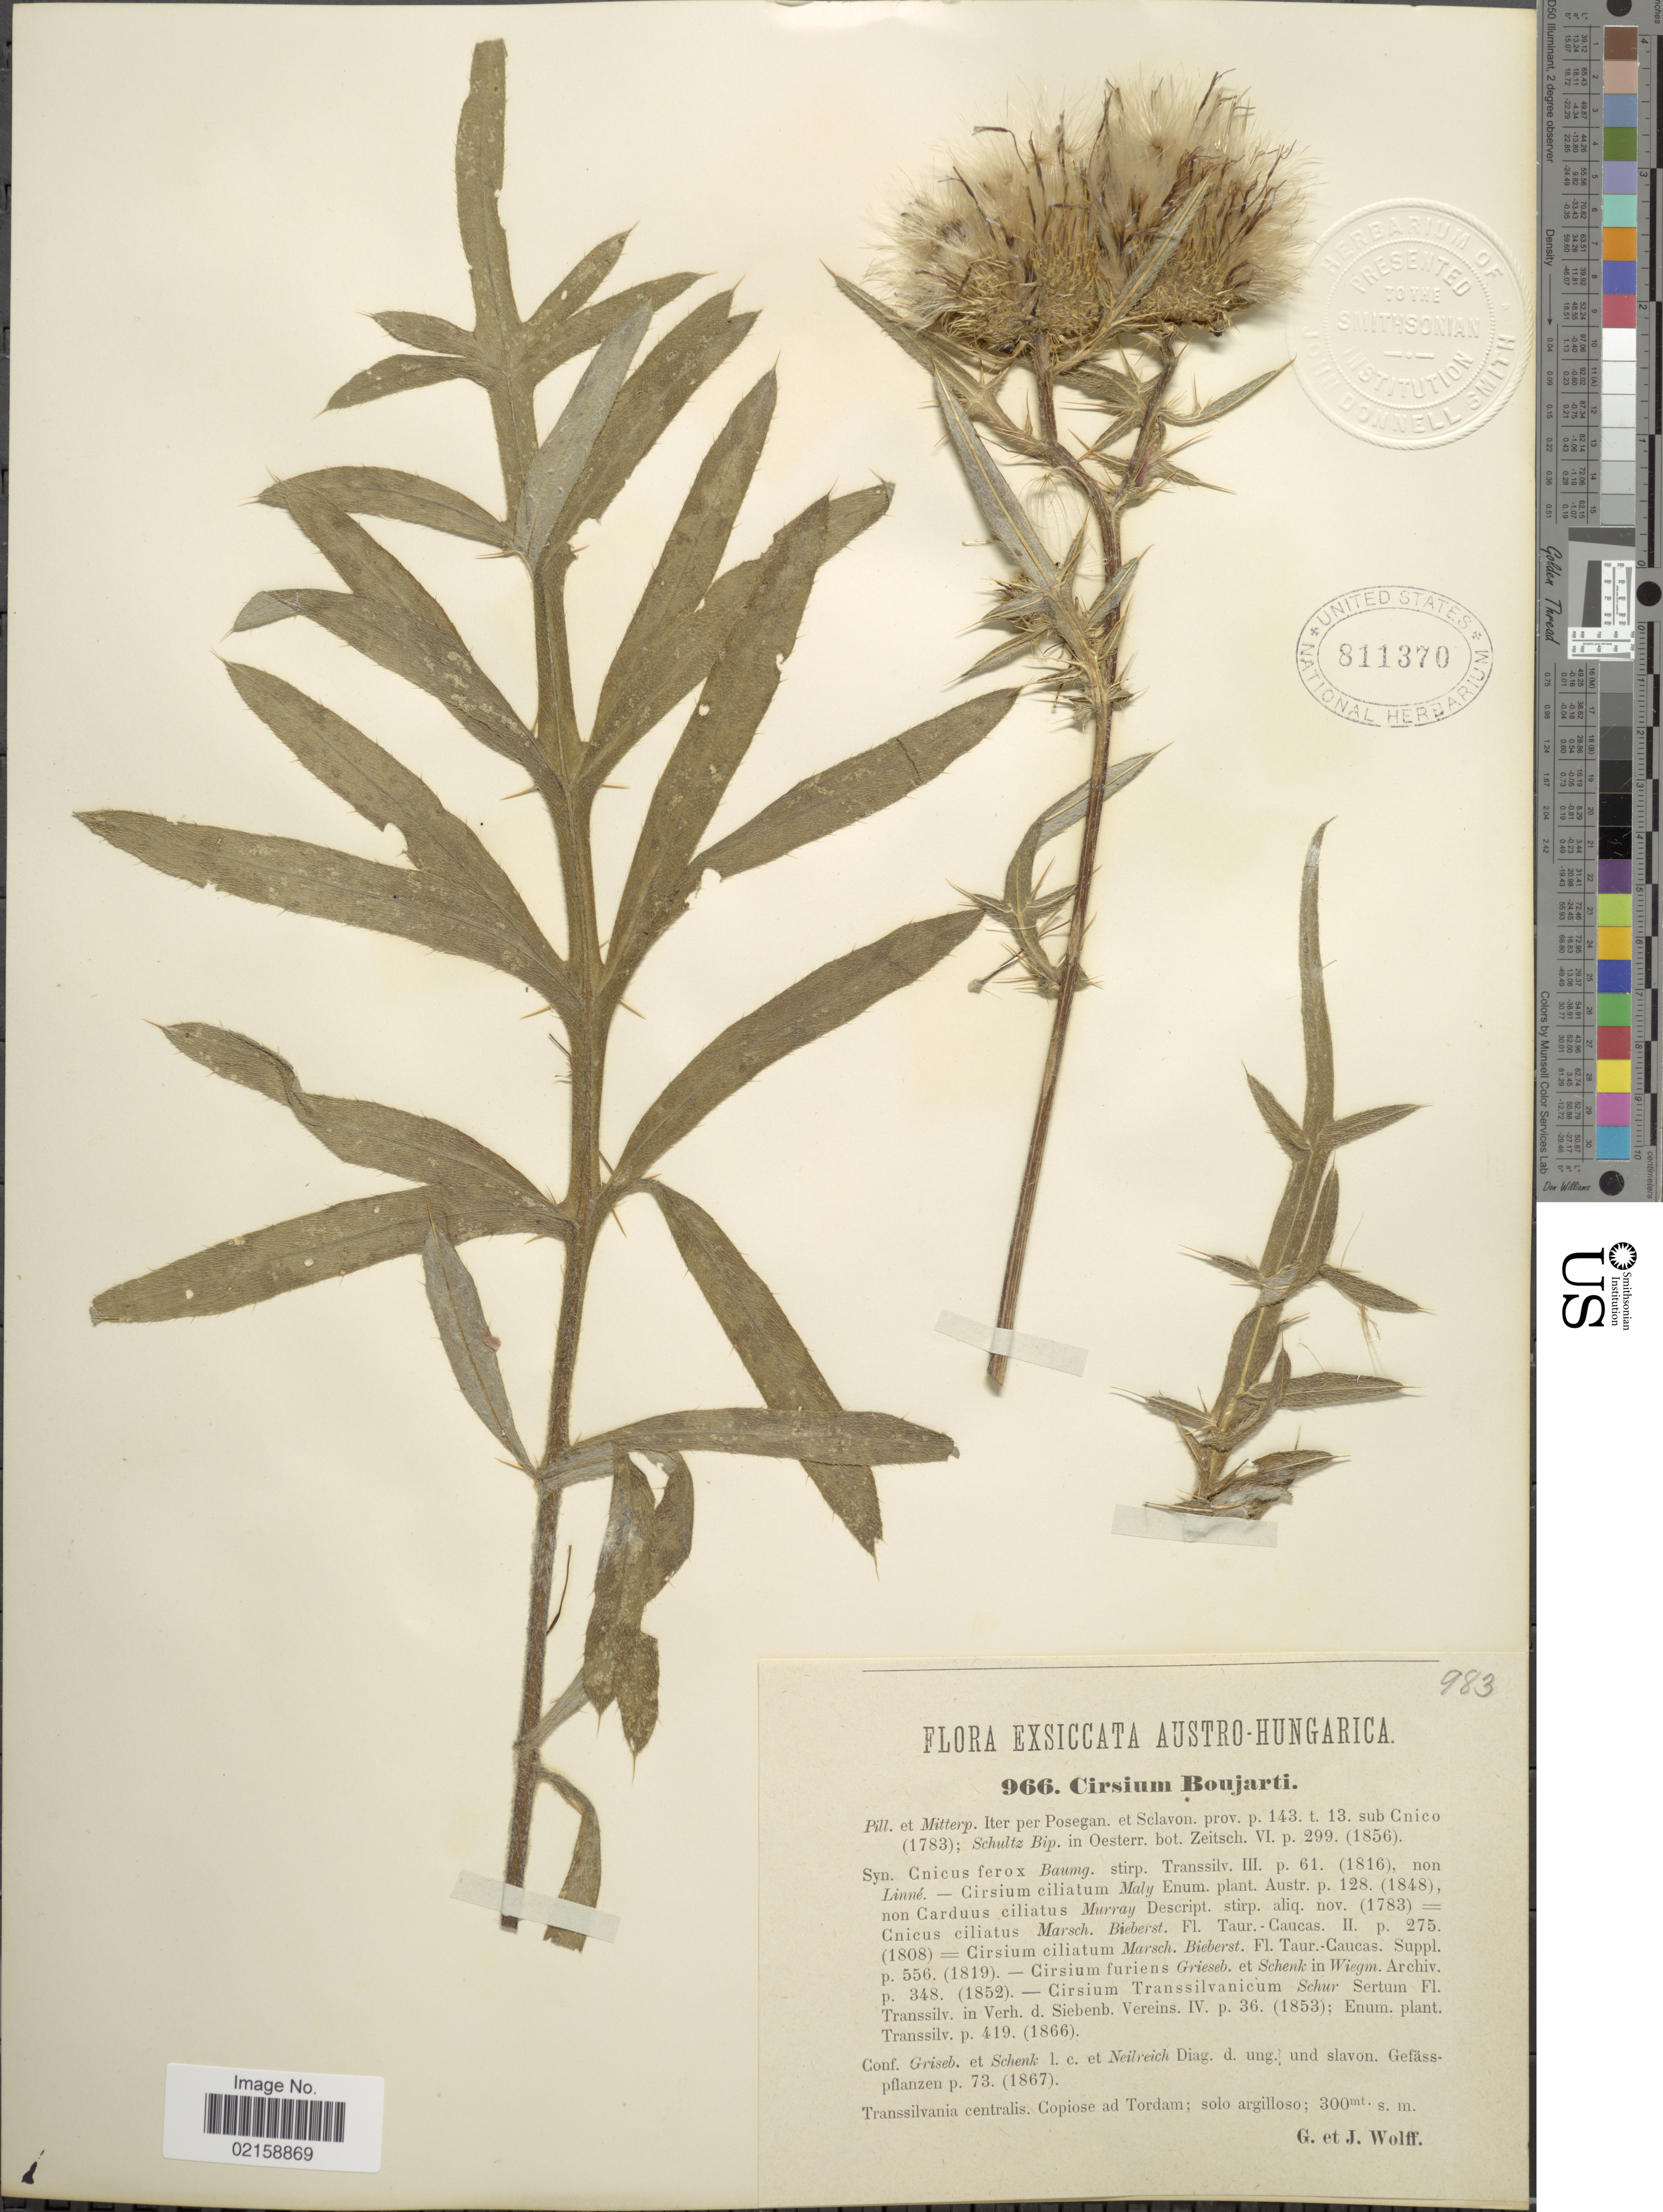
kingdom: Plantae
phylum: Tracheophyta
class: Magnoliopsida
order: Asterales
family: Asteraceae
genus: Cirsium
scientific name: Cirsium boujarti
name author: Sch. Bip.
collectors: G. Wolff & J. Wolff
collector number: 966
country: Romania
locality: Exsiccata Austro-Hungarica, Transsilvania centralis, Copiose ad Tordam.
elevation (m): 300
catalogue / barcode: US 811370